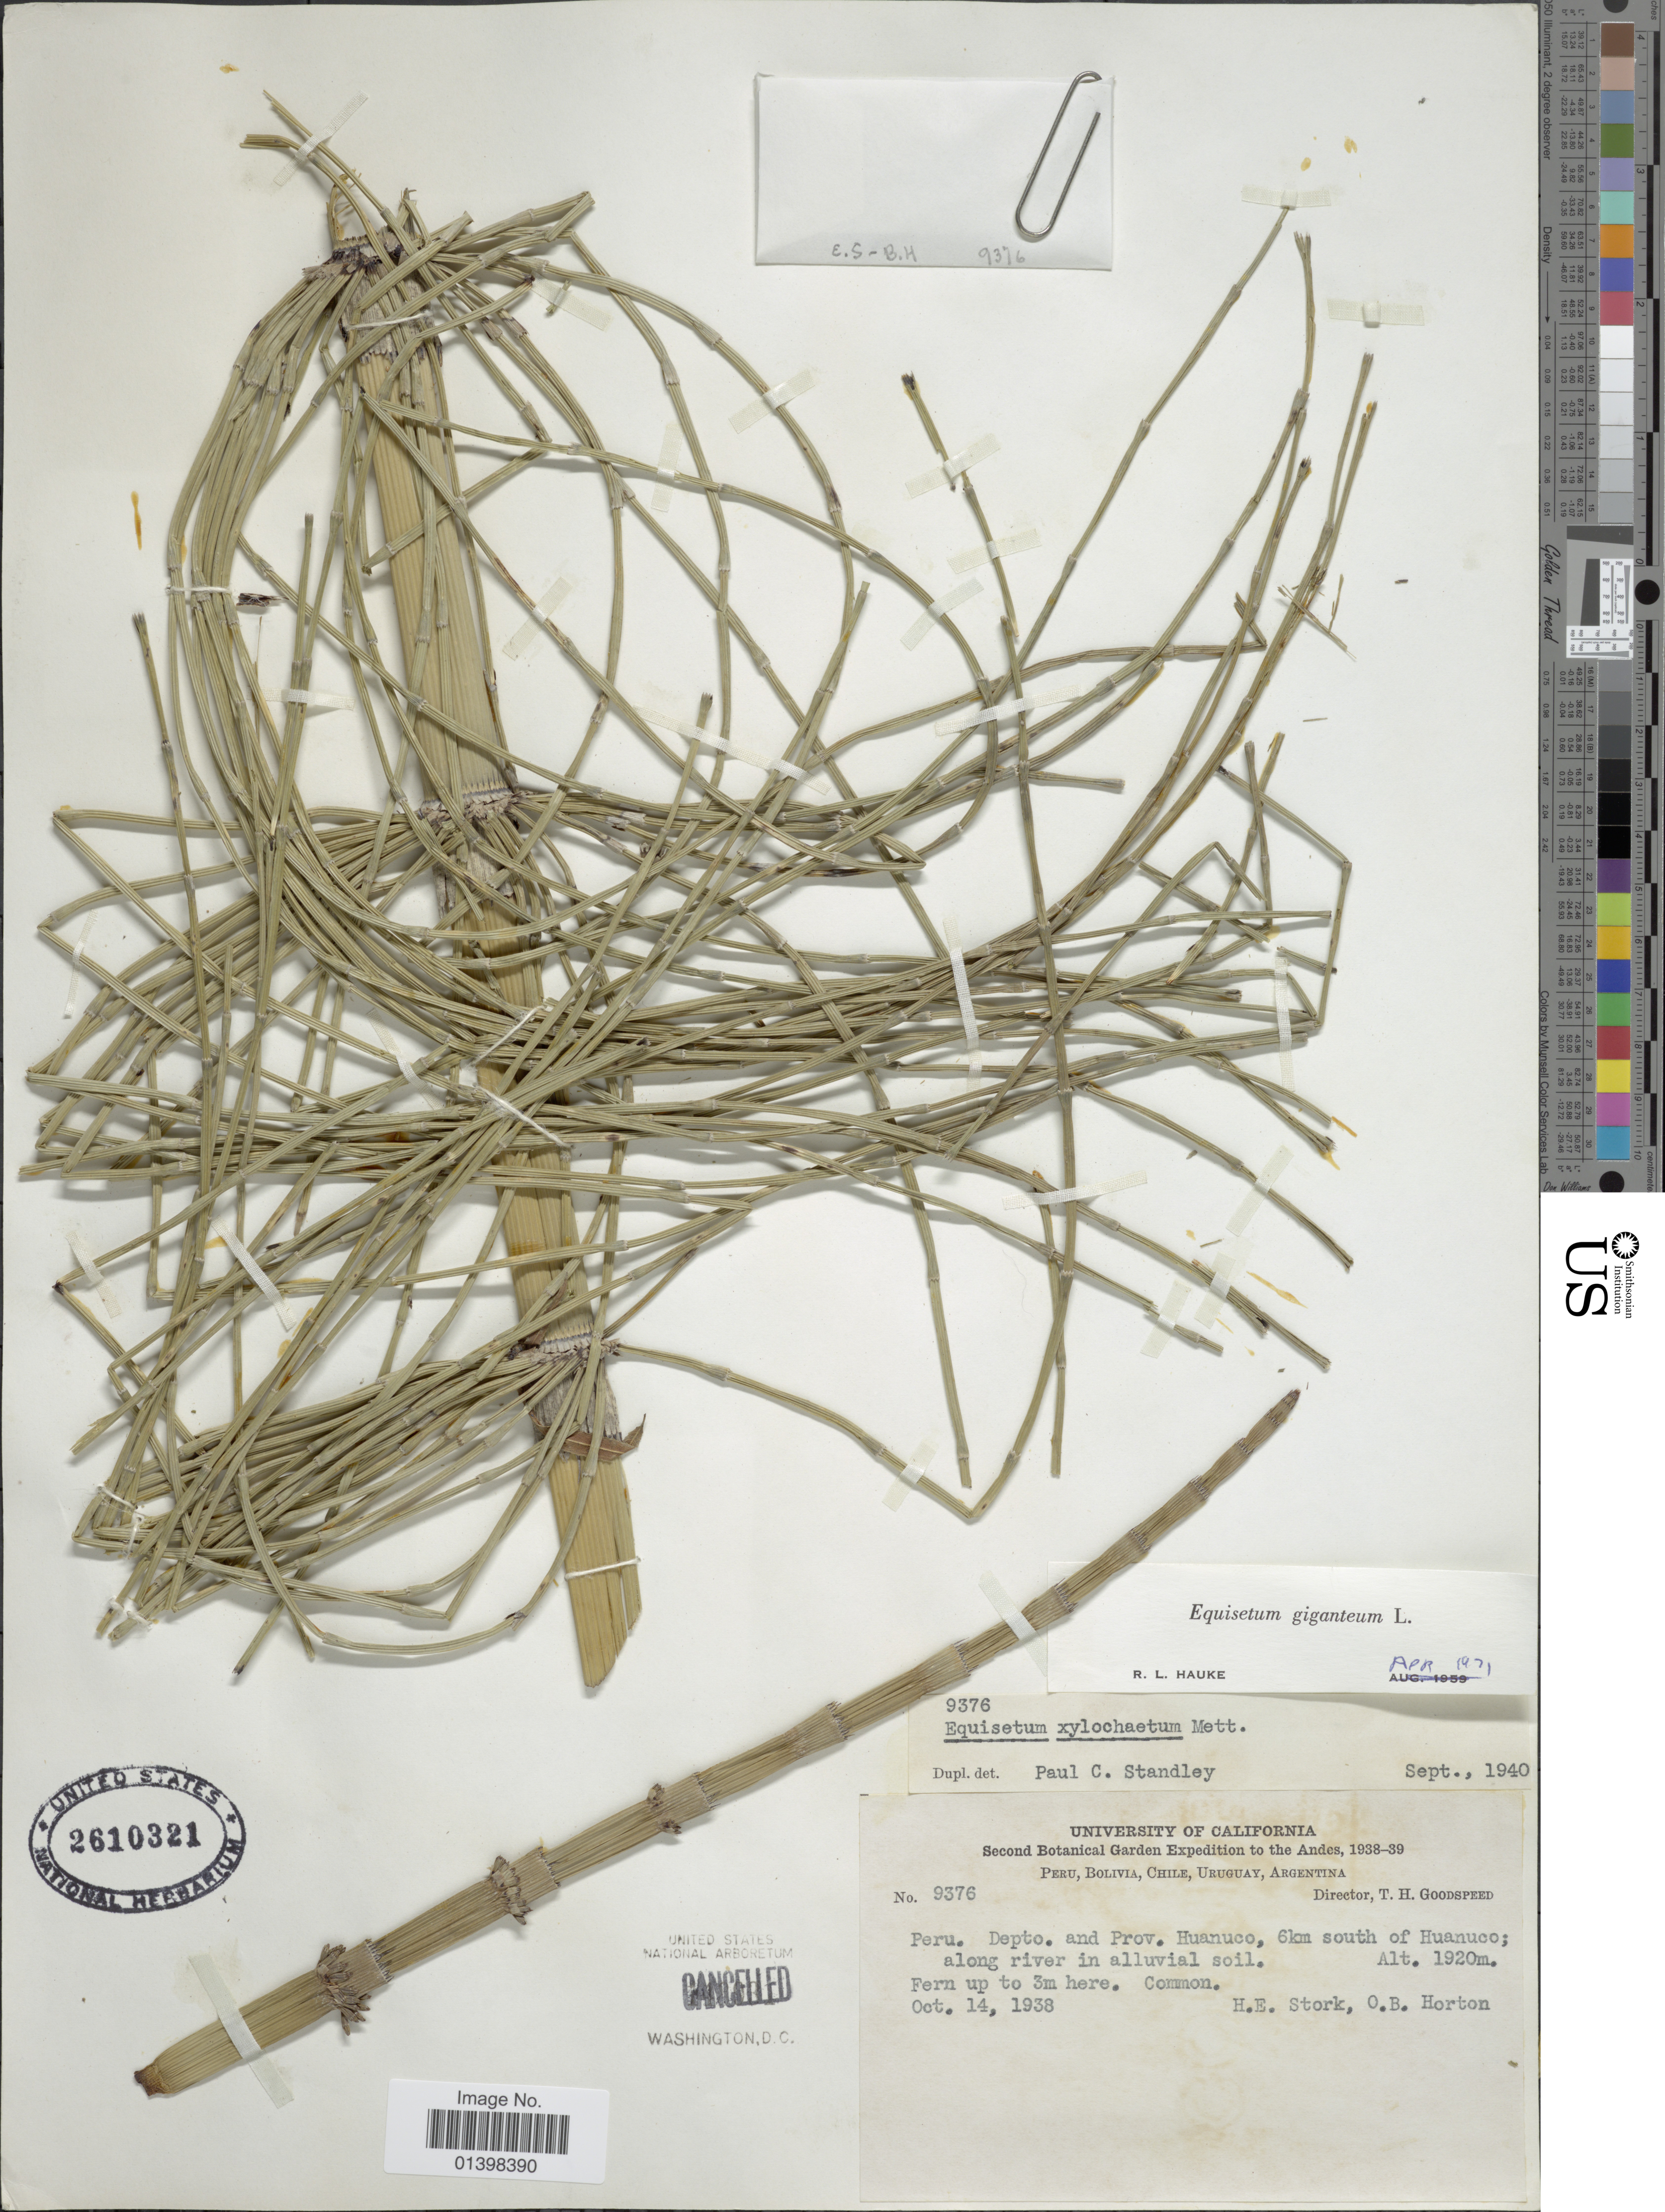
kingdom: Plantae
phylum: Tracheophyta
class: Polypodiopsida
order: Equisetales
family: Equisetaceae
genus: Equisetum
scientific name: Equisetum giganteum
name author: L.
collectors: H. E. Stork & O. B. Horton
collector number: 9376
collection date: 1938-10-14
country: Peru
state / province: Huánuco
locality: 6km south of Huanuco; along river in alluvial soil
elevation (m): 1920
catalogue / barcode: US 2610321